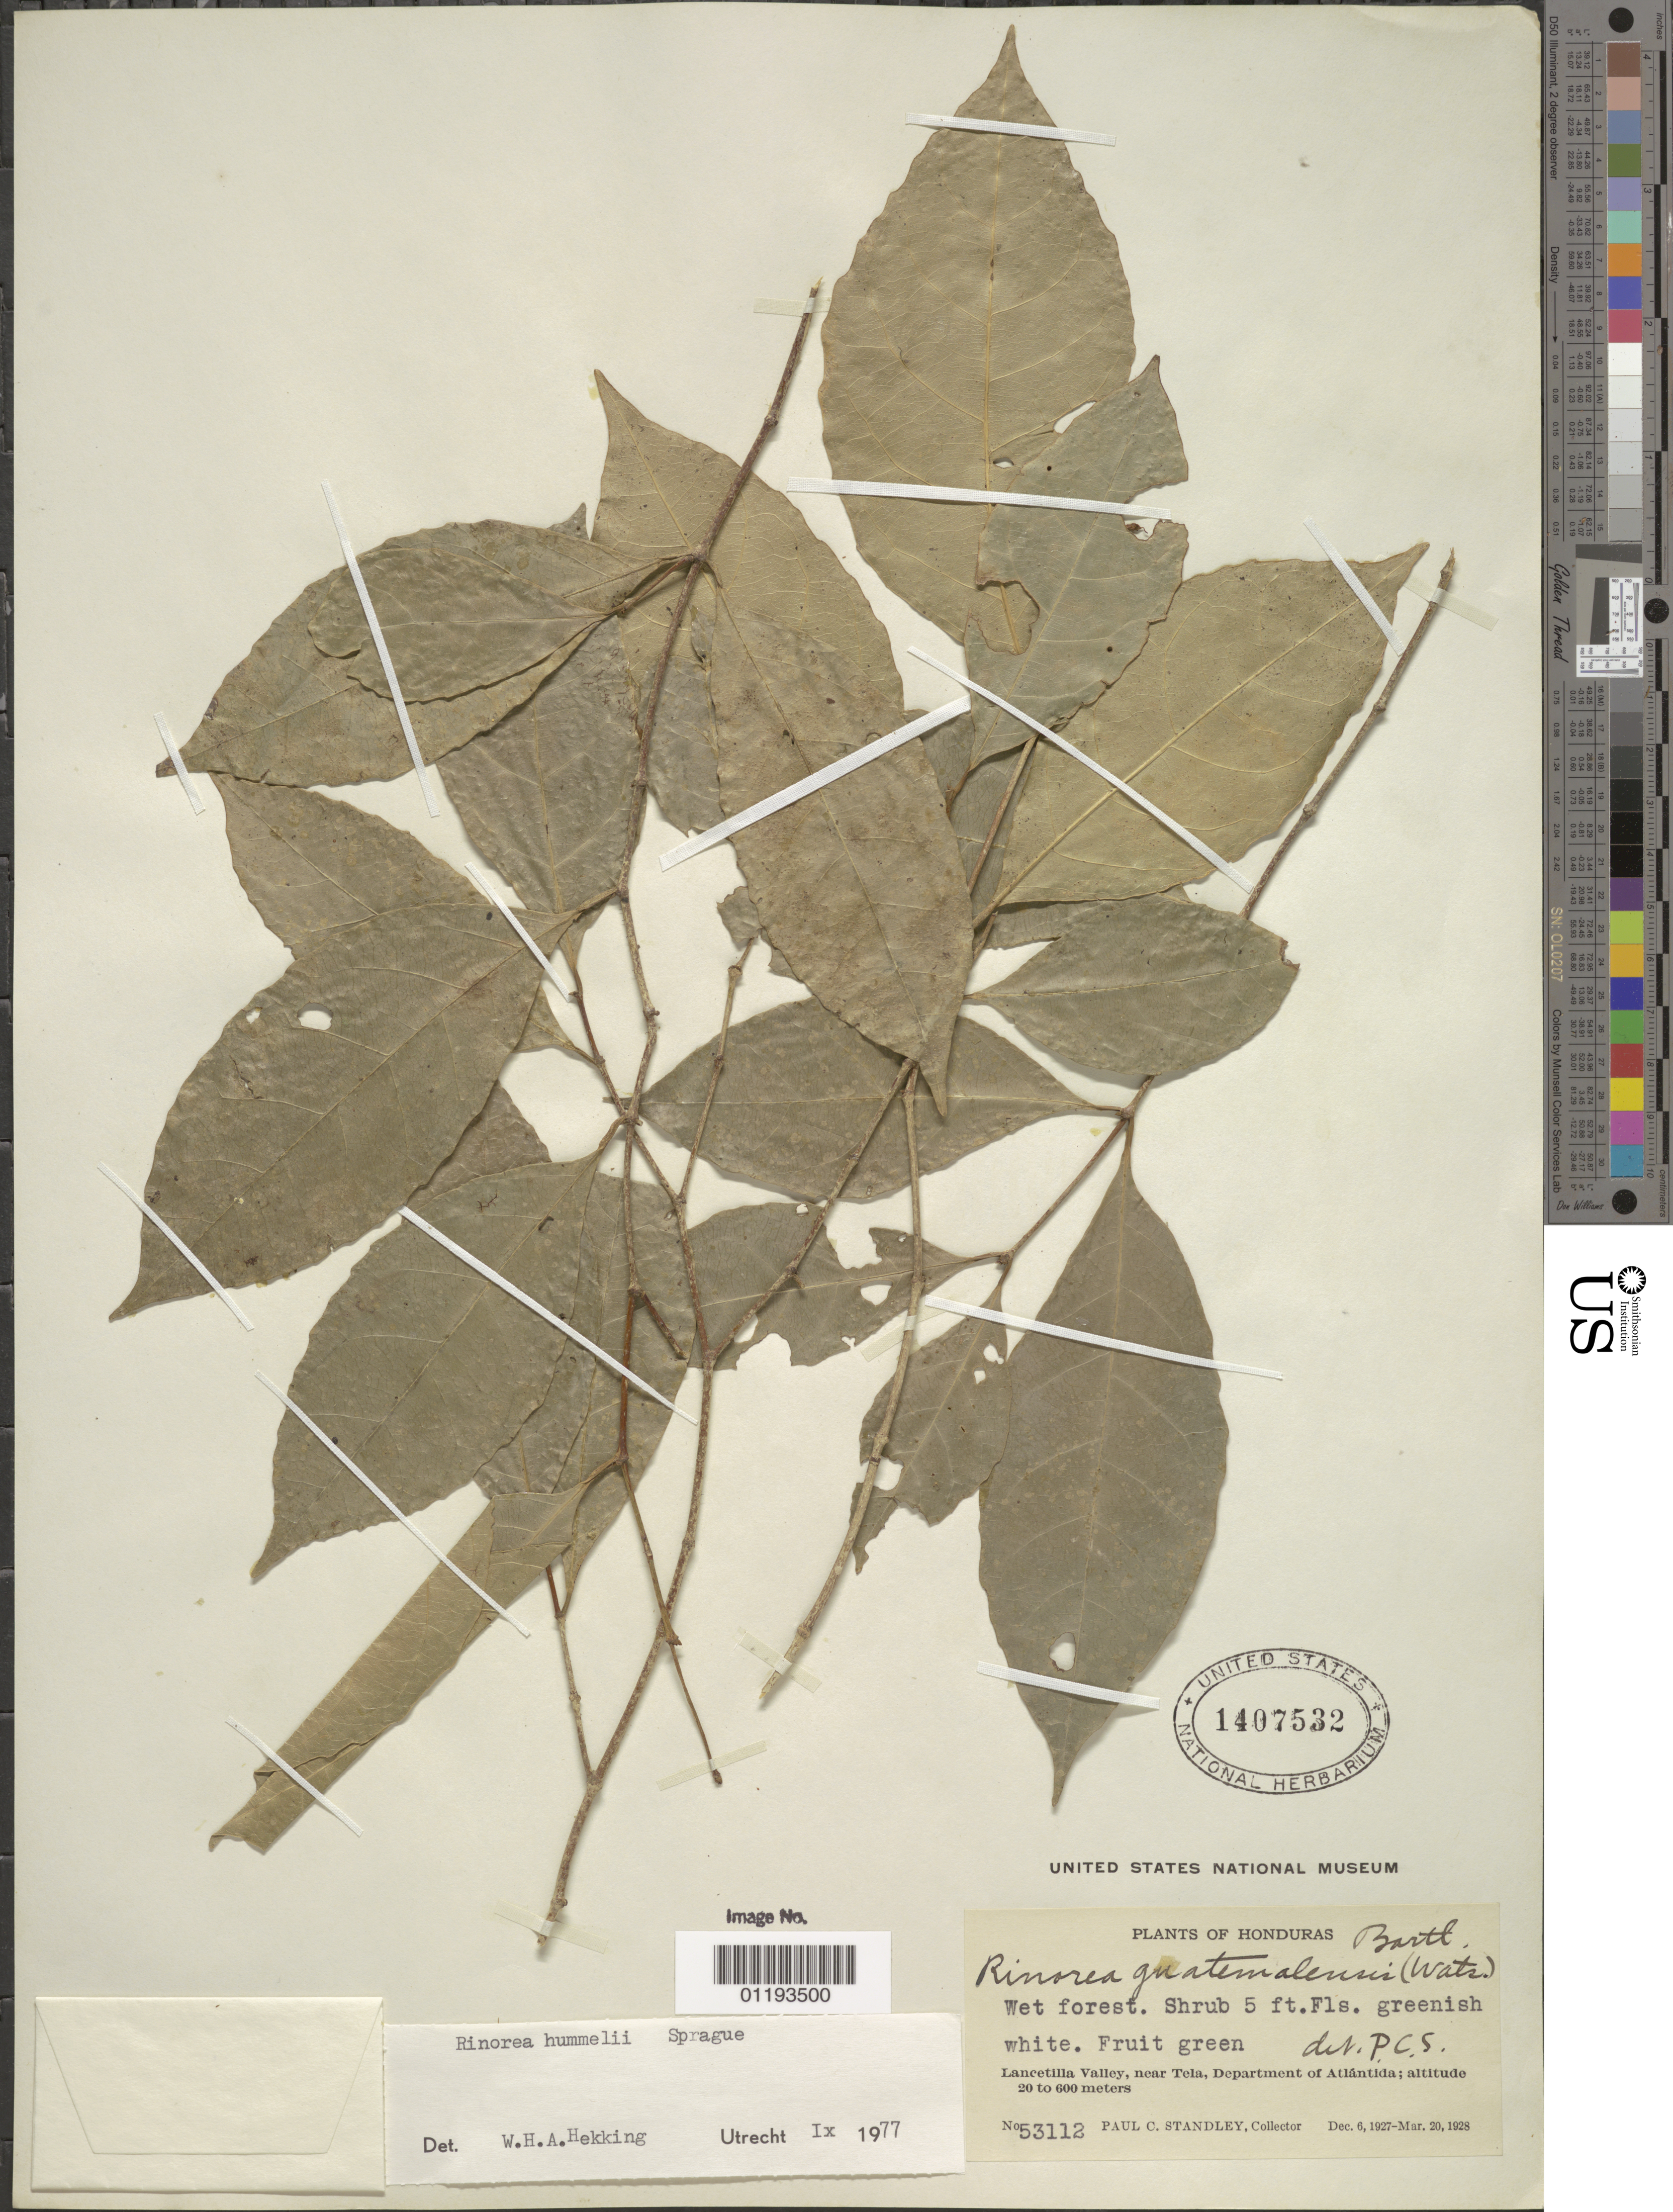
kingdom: Plantae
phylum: Tracheophyta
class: Magnoliopsida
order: Malpighiales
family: Violaceae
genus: Rinorea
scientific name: Rinorea hummelii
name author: Sprague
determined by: Hekking, W. H. A.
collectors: P. C. Standley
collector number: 53100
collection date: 1927-12-06/1928-03-20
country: Honduras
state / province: Atlántida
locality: Lancetilla Valley, near Tela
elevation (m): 20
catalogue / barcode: US 1407532